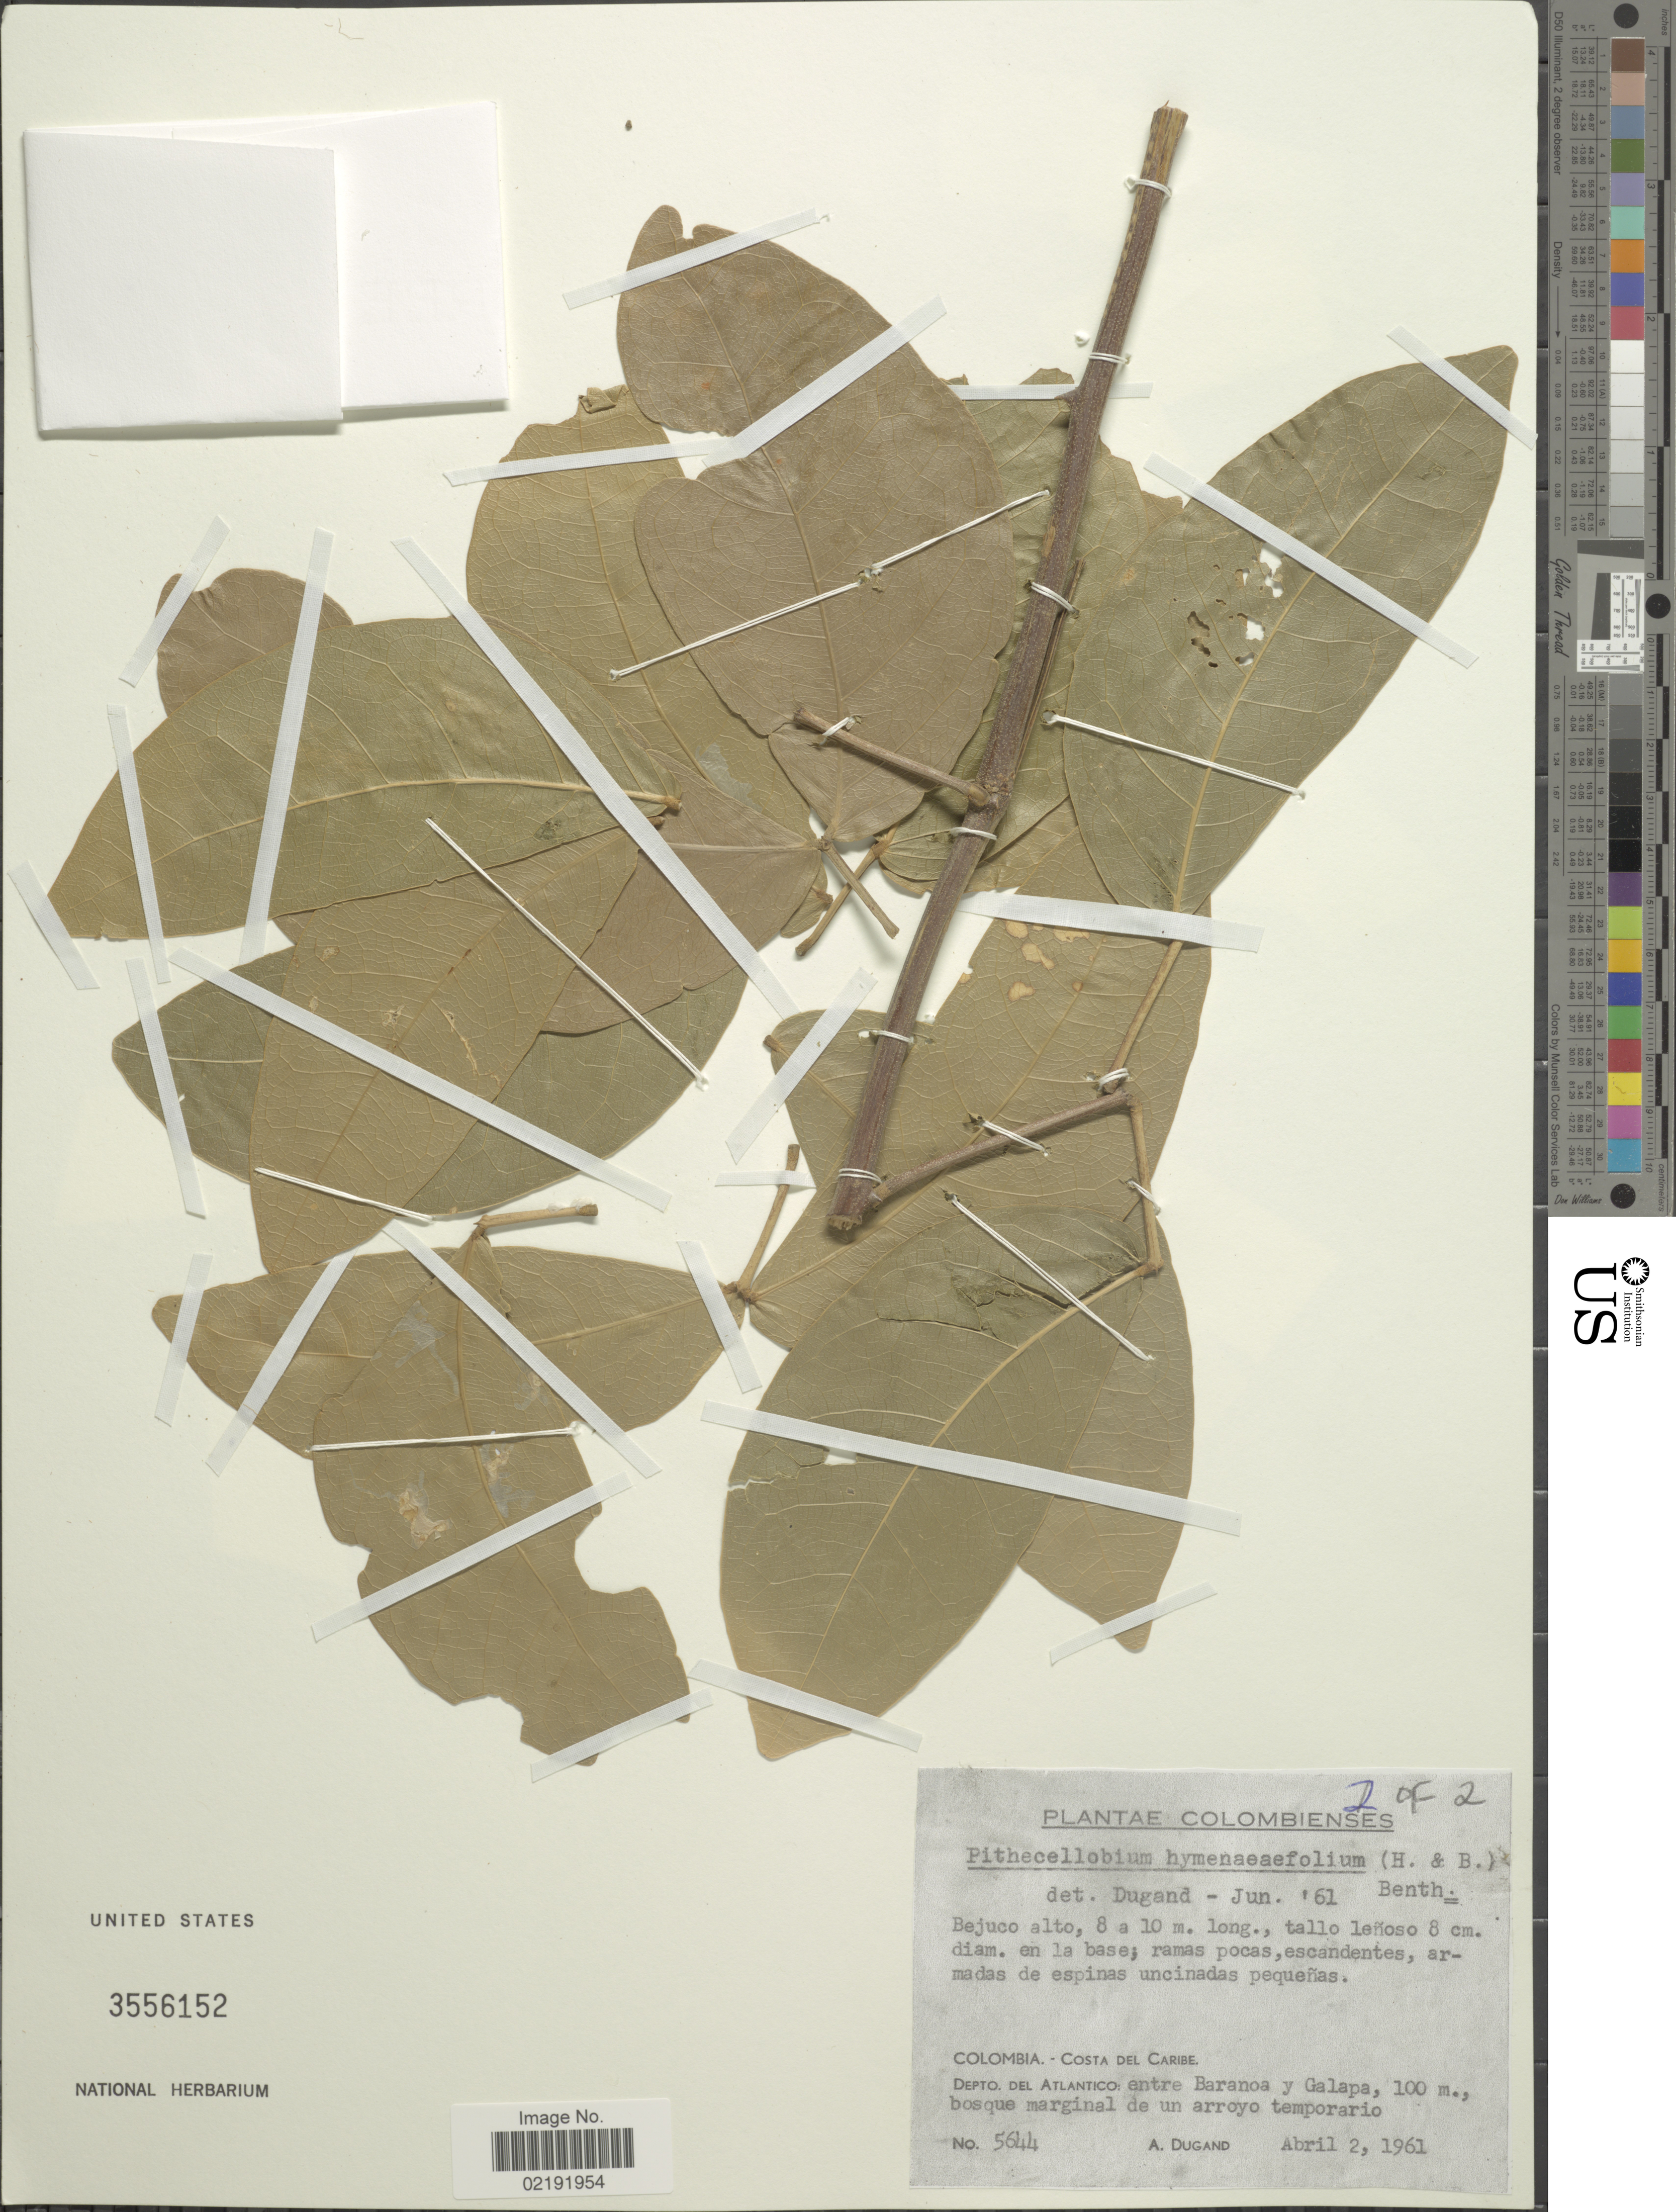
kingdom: Plantae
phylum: Tracheophyta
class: Magnoliopsida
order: Fabales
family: Fabaceae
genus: Pithecellobium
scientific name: Pithecellobium hymenaeifolium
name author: (Humb. & Bonpl. ex Willd.) Benth.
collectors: A. Dugand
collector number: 5644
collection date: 1961-04-02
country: Colombia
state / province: Atlántico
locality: Colombia. - Costa del Caribe. Depto. del Atlantico: entre Baranoa y Galapa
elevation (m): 100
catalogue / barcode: US 3556152